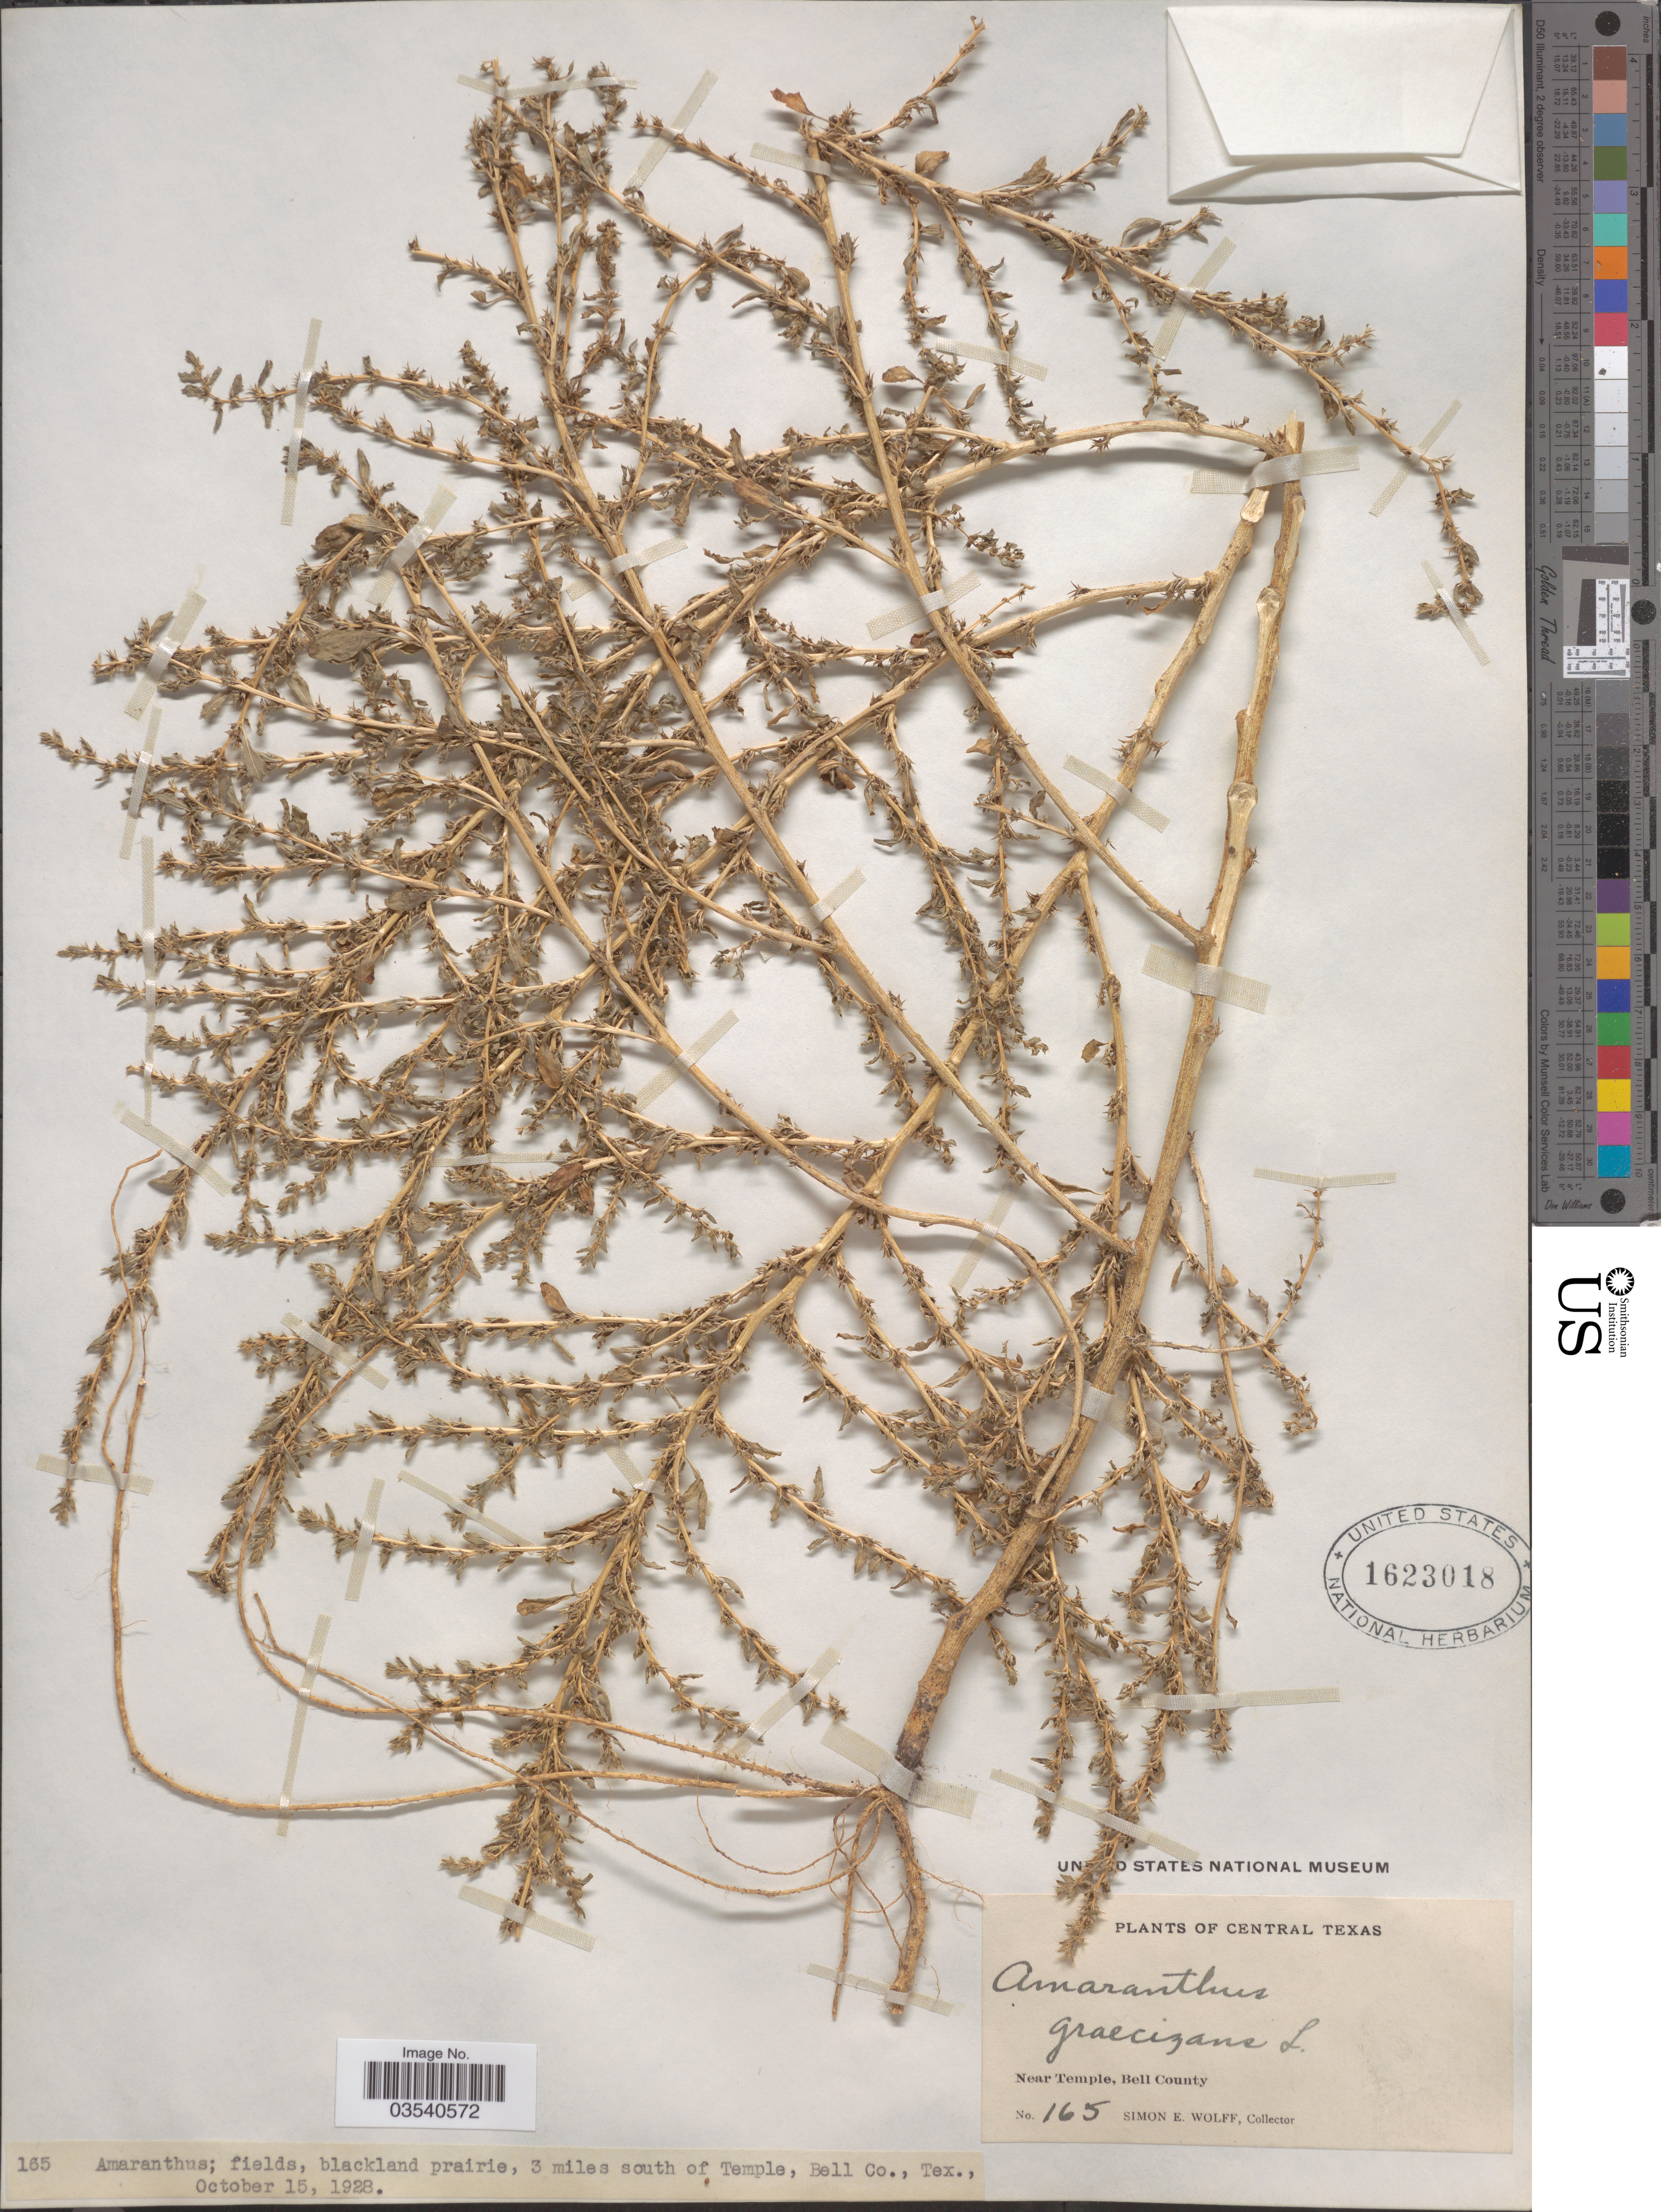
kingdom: Plantae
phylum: Tracheophyta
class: Magnoliopsida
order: Caryophyllales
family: Amaranthaceae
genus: Amaranthus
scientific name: Amaranthus graecizans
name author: L.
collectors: S. E. Wolff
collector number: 165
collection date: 1928-10-15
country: United States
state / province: Texas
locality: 3 miles south of Temple, Bell Co. Central Texas. Near Temple.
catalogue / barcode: US 1623018